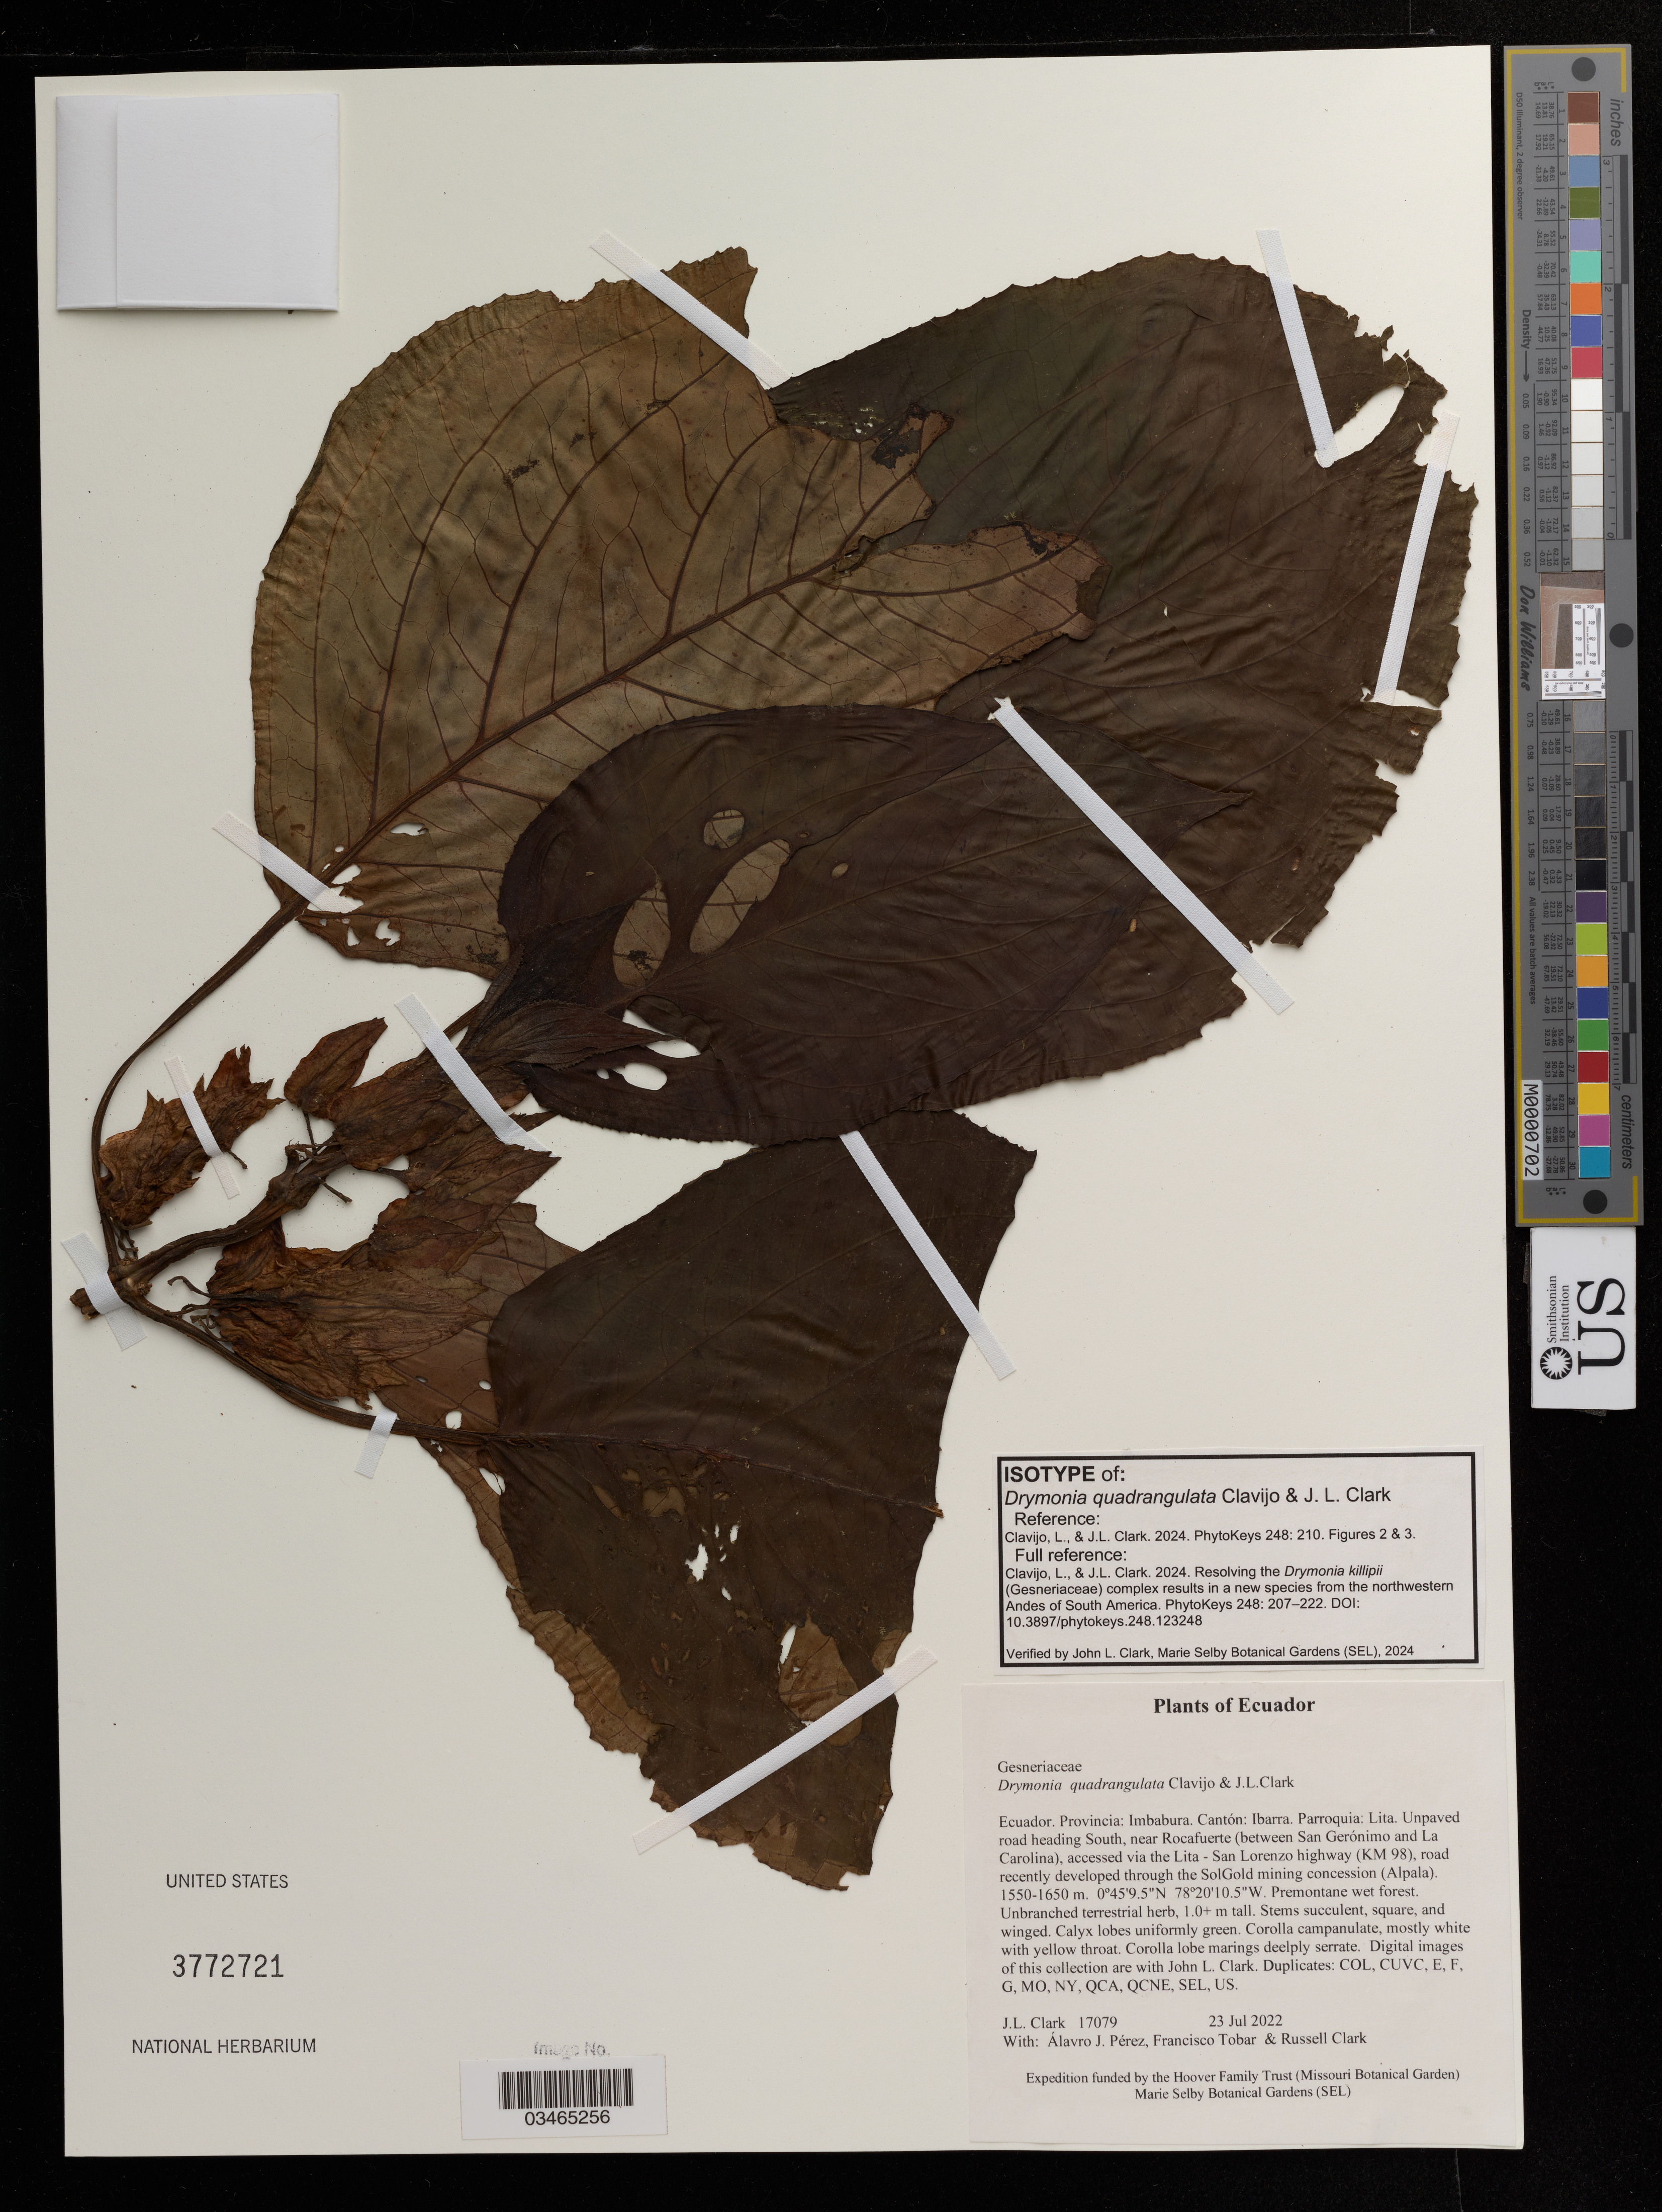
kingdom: Plantae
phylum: Tracheophyta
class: Magnoliopsida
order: Lamiales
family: Gesneriaceae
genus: Drymonia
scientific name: Drymonia quadrangulata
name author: Clavijo & J.L. Clark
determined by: Clark, J. L.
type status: Isotype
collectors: J. L. Clark, A. J. Pérez C., F. Tobar & R. Clark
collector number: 17079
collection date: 2022-07-23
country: Ecuador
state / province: Imbabura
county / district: Ibarra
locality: Parroquia: Lita. Unpaved road heading South, near Rocafuerte (between San Geronimo and La Carolina), accessed via the Lita -San Lorenzo highway (KM 98), road recently developed through the SolGold mining concession (Alpha).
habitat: Premontane wet forest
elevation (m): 1550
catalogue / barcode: US 3772721